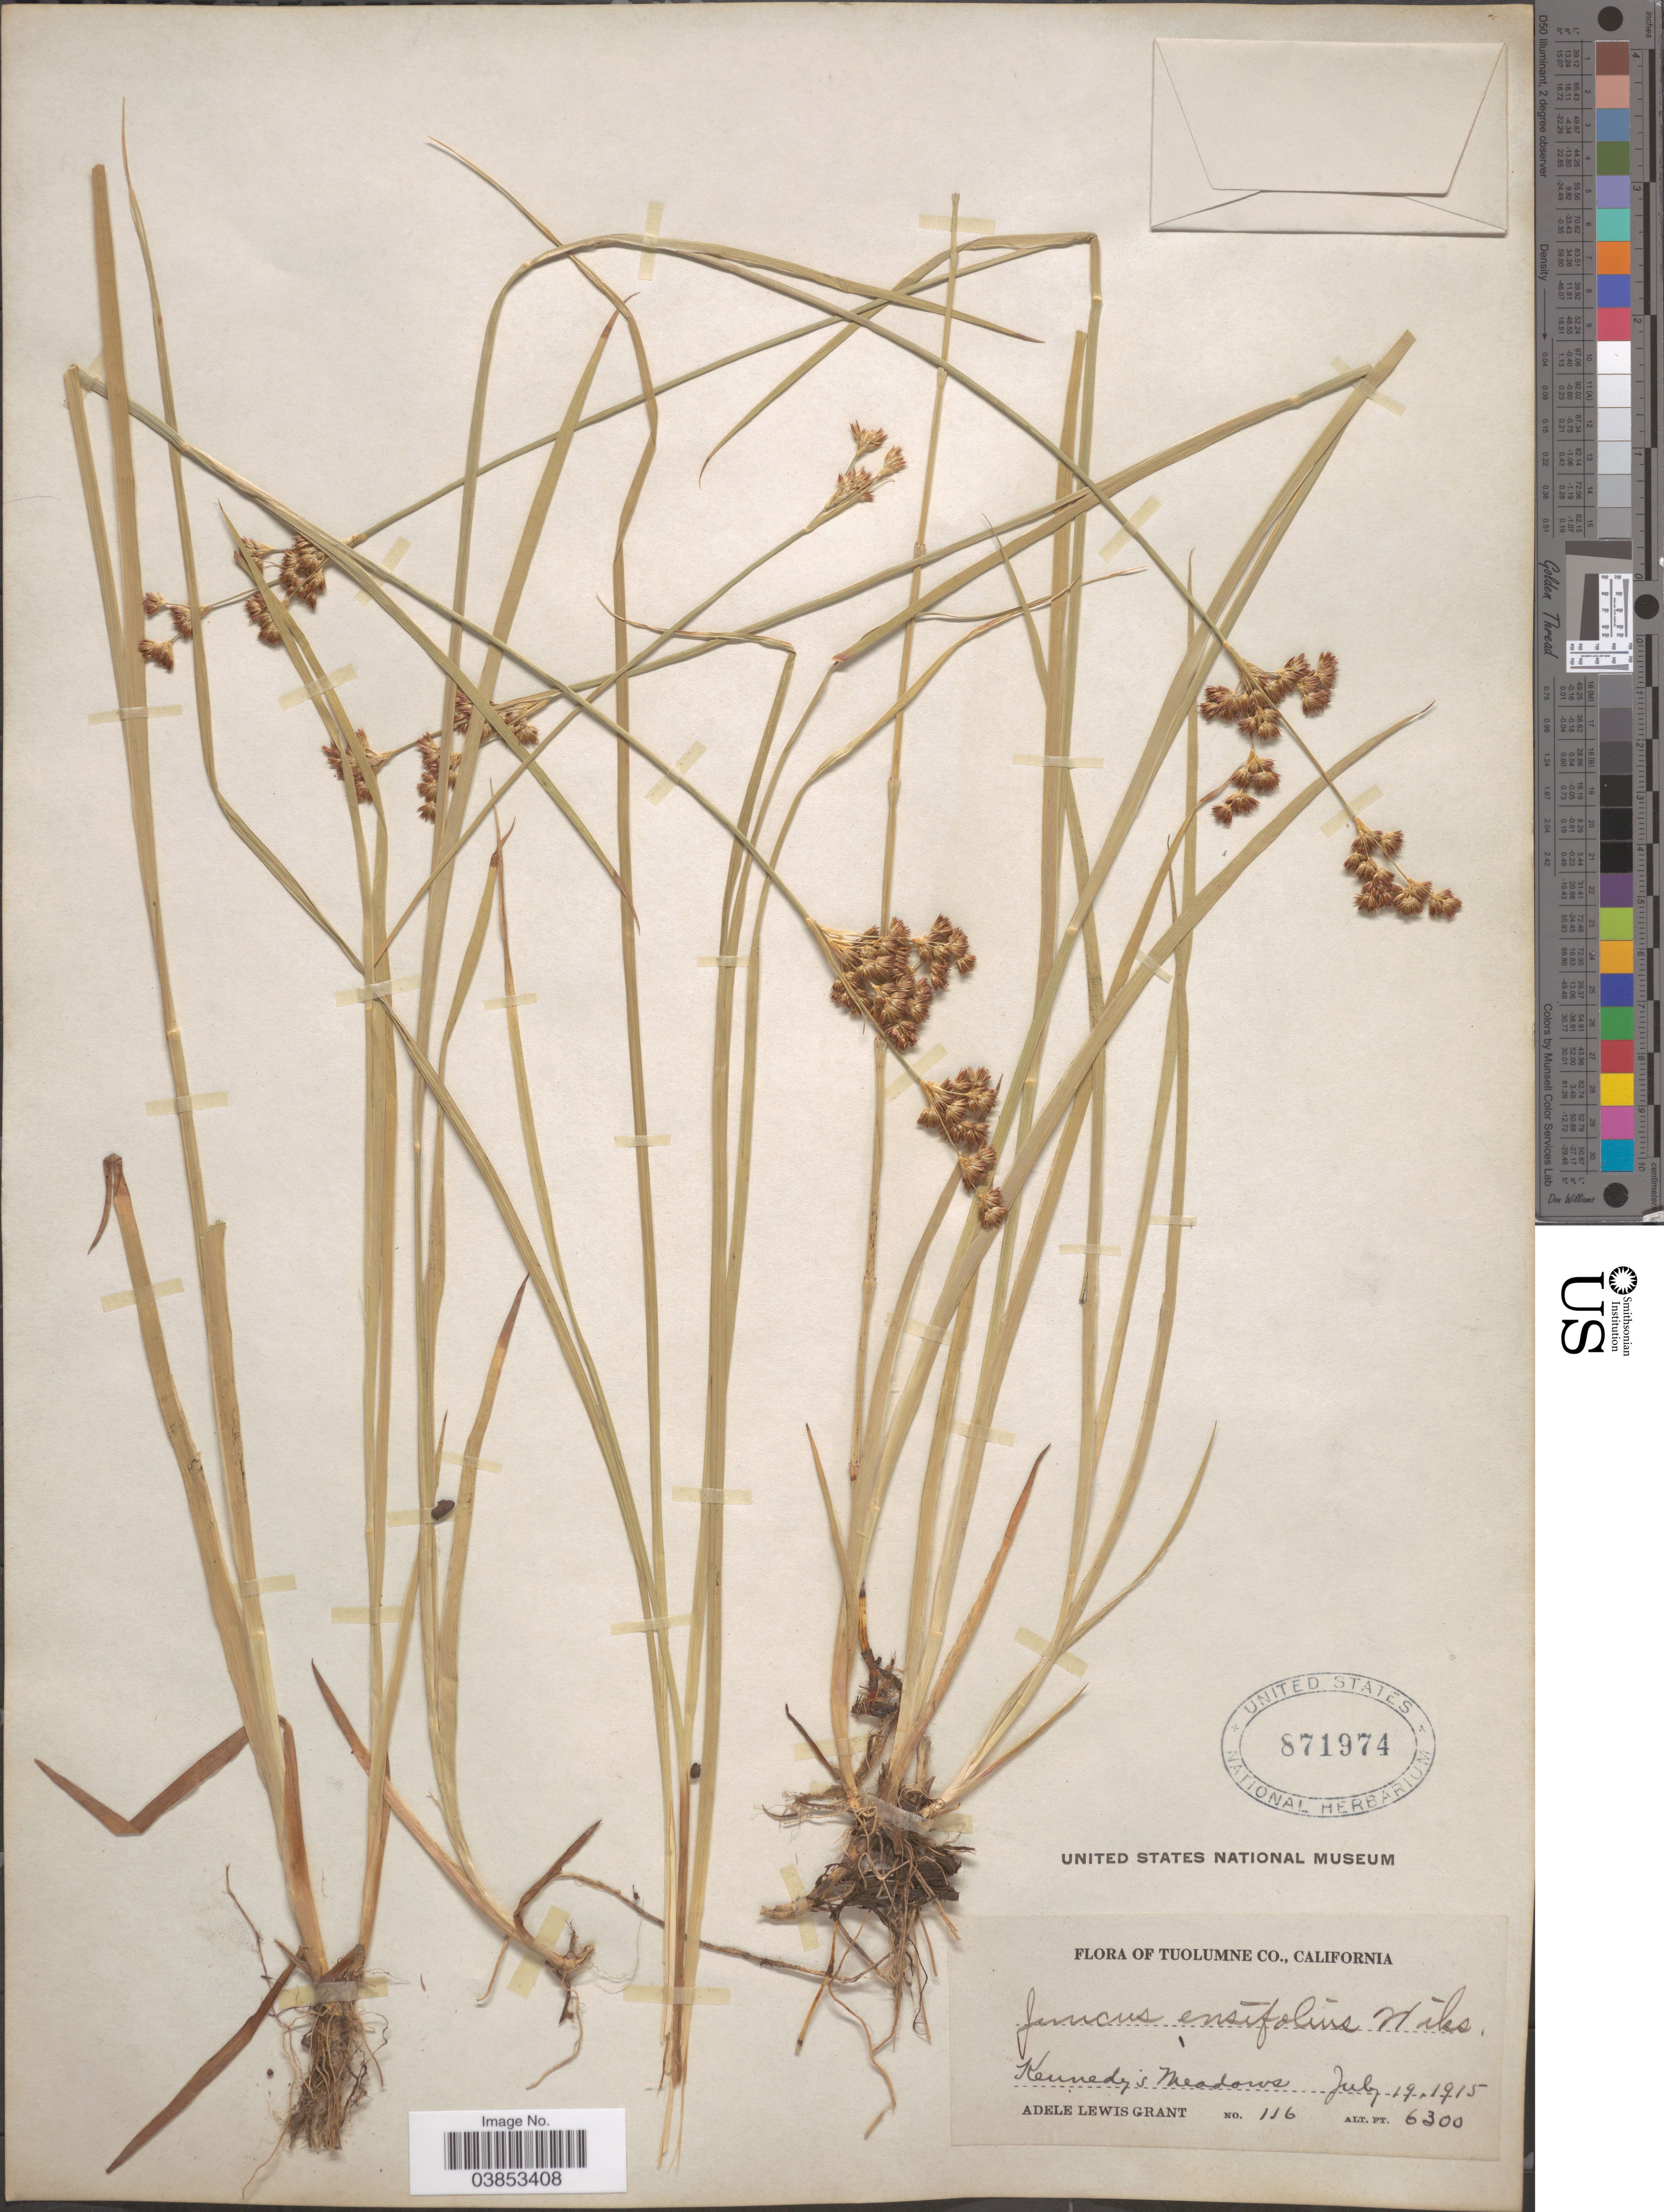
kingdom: Plantae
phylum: Tracheophyta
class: Liliopsida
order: Poales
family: Juncaceae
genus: Juncus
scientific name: Juncus ensifolius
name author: Wikstr.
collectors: A. Grant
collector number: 116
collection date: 1915-07-19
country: United States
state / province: California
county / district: Tuolumne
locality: Tuolumne Co. Kennedy's Meadows.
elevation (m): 1920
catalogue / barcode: US 871974